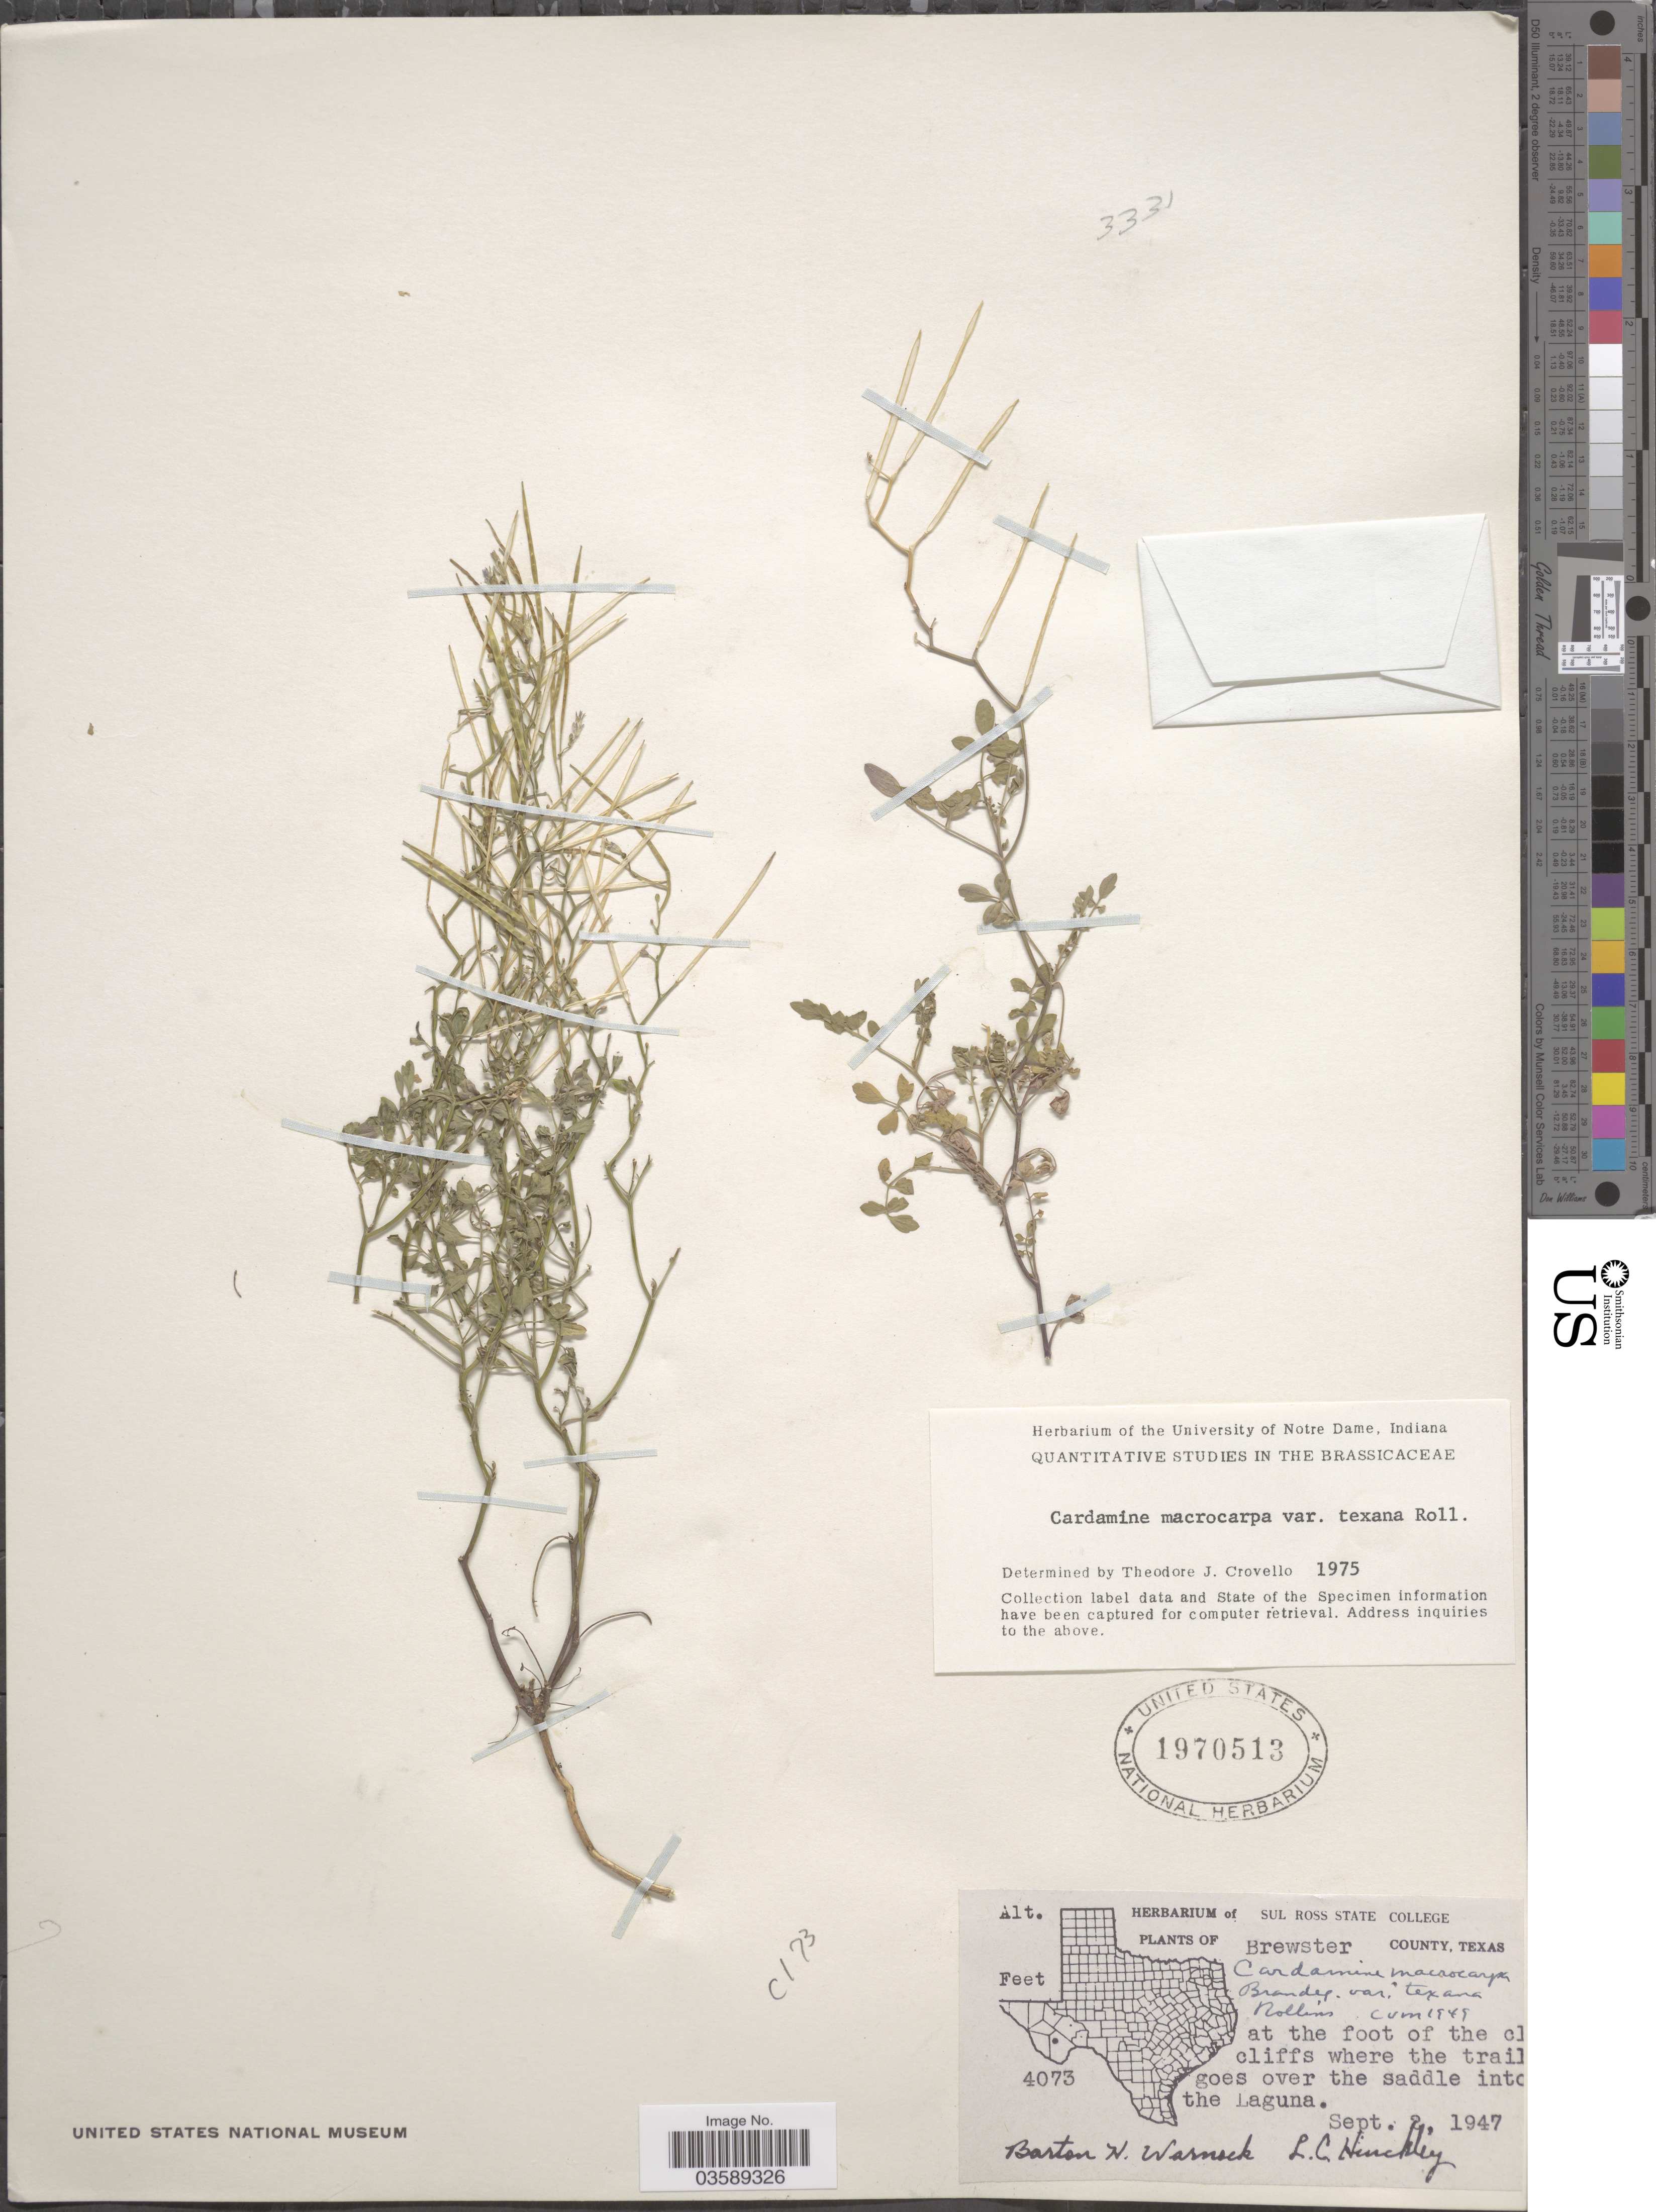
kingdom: Plantae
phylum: Tracheophyta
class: Magnoliopsida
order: Brassicales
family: Brassicaceae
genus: Cardamine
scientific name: Cardamine macrocarpa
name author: Brandegee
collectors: B. H. Warnock & L. Hinckley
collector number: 4073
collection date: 1947-09-02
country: United States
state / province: Texas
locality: Brewster County.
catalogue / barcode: US 1970513